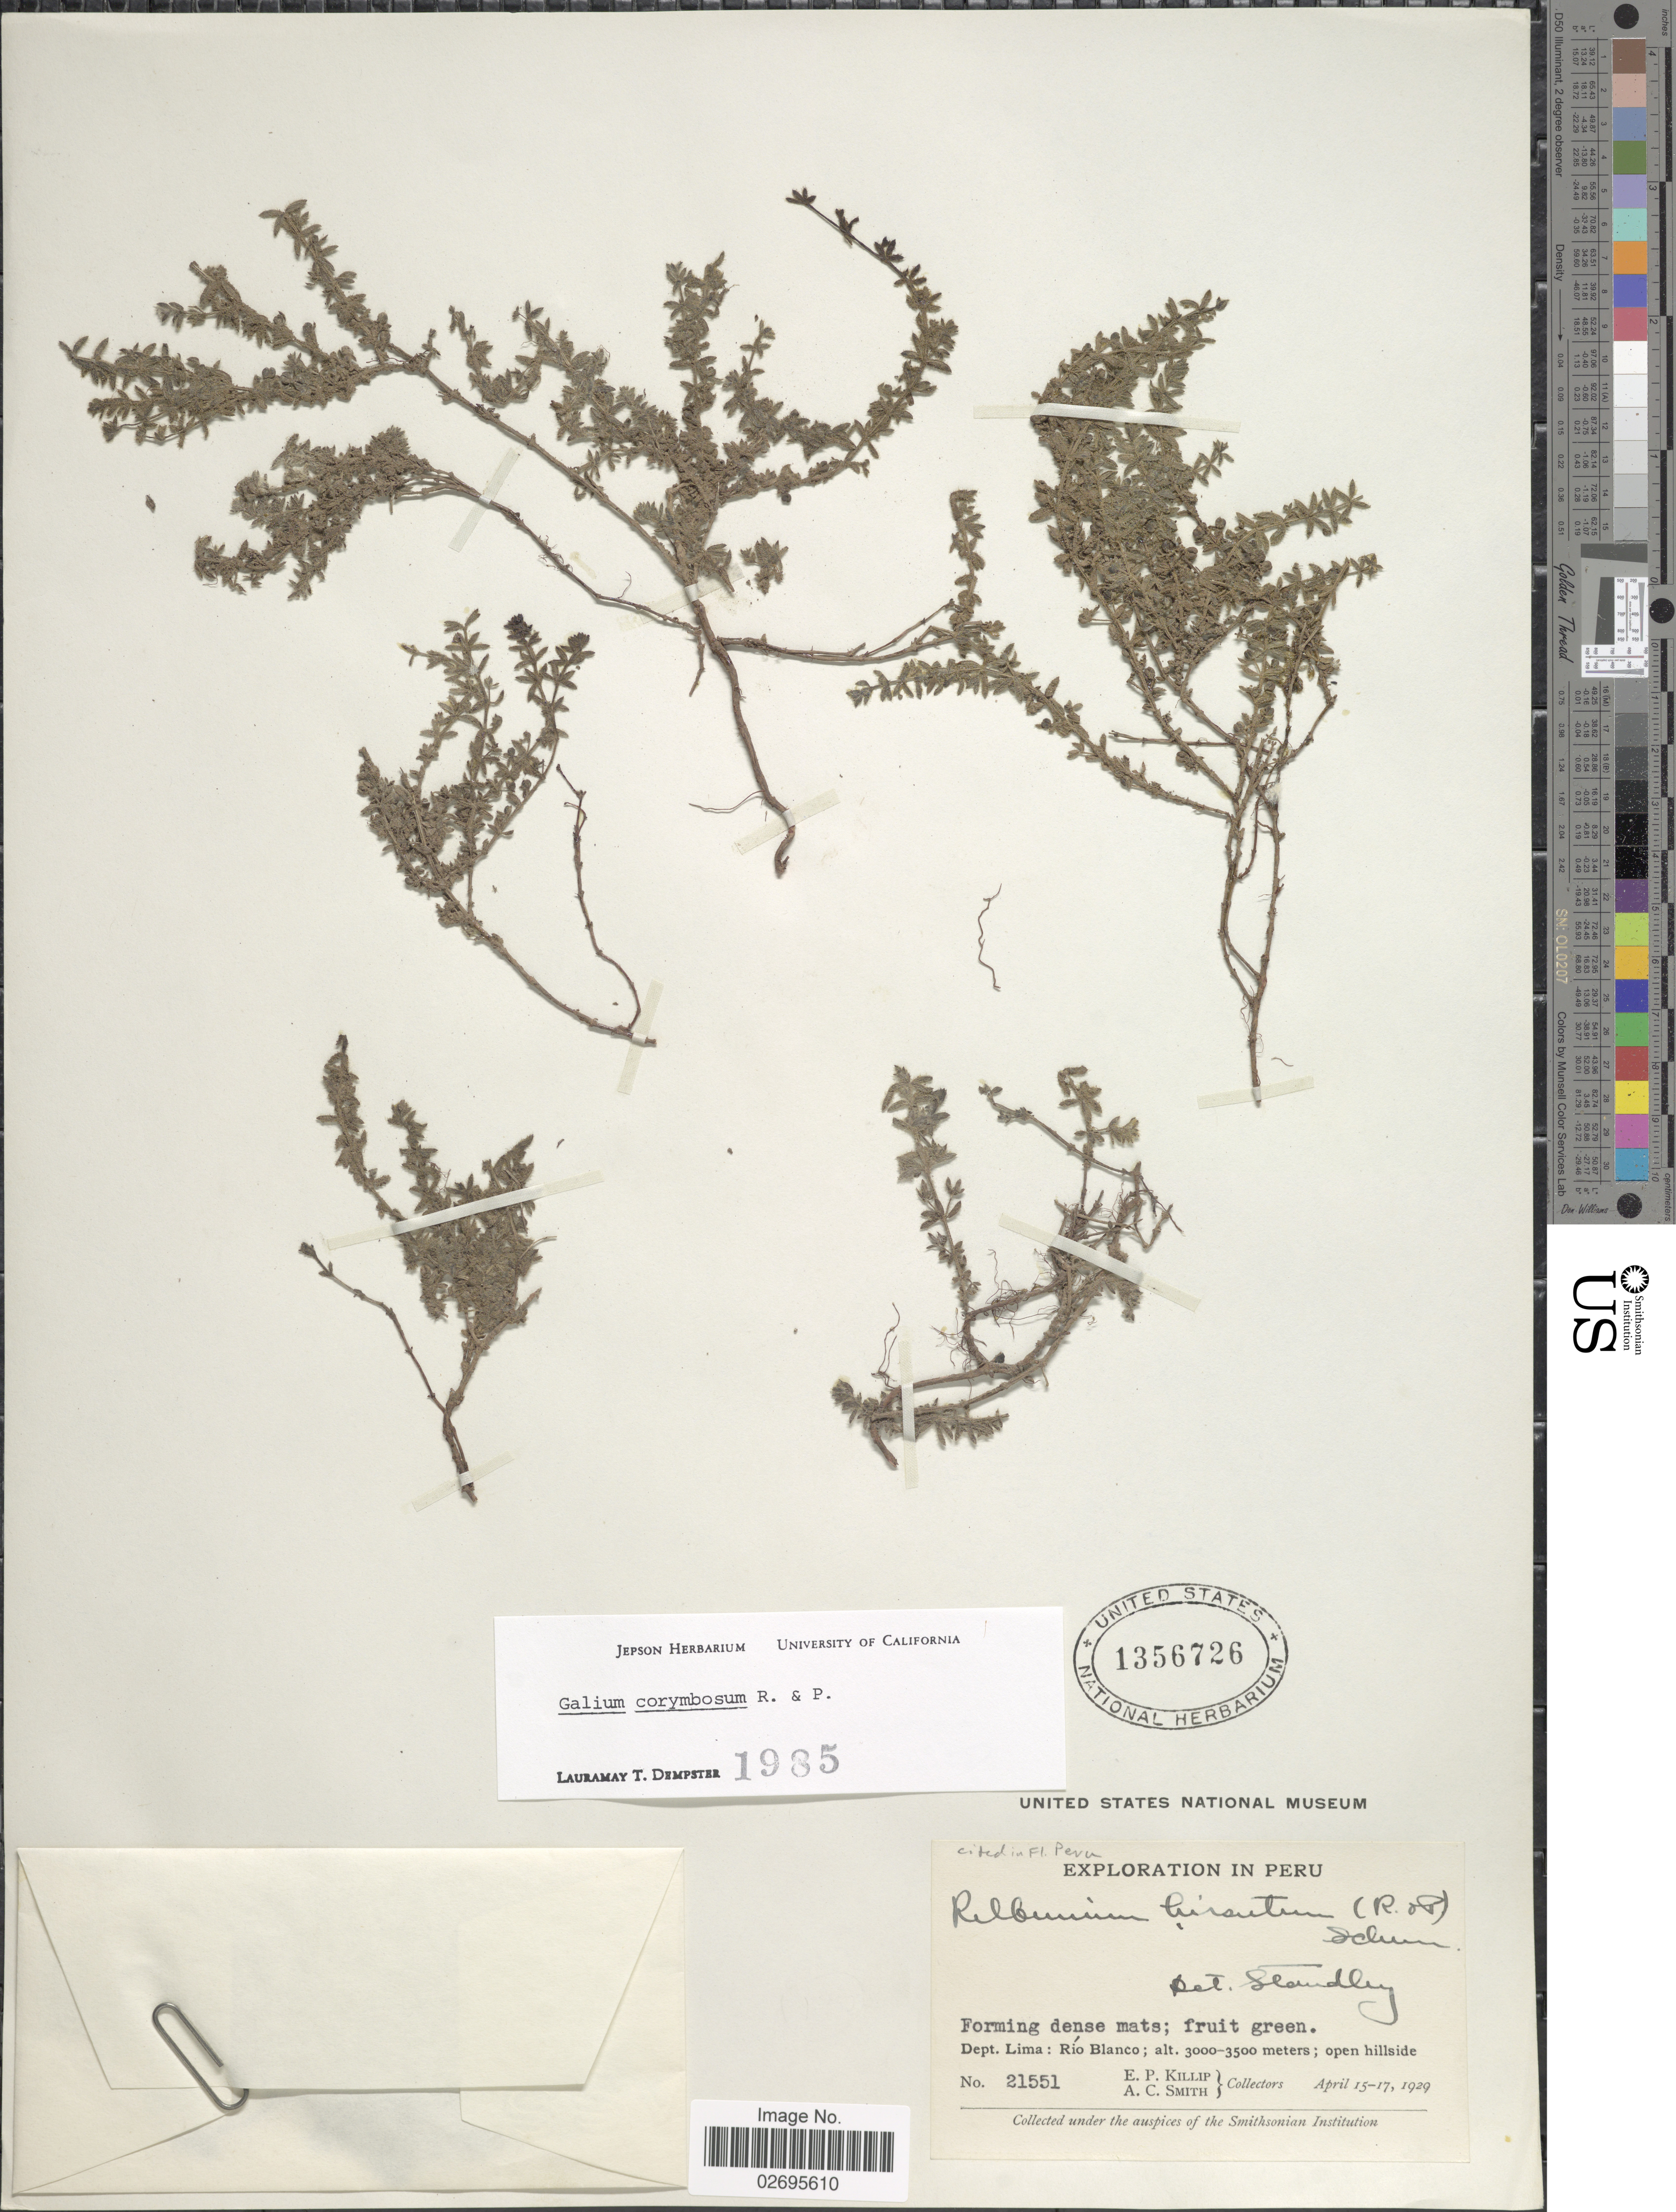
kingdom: Plantae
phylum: Tracheophyta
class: Magnoliopsida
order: Gentianales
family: Rubiaceae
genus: Galium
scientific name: Galium corymbosum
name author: Ruiz & Pav.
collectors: E. P. Killip & A. C. Smith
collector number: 21551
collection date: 1929-04-15/1929-04-17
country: Peru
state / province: Lima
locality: Dept. Lima: Río Blanco; open hillside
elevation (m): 3000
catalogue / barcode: US 1356726